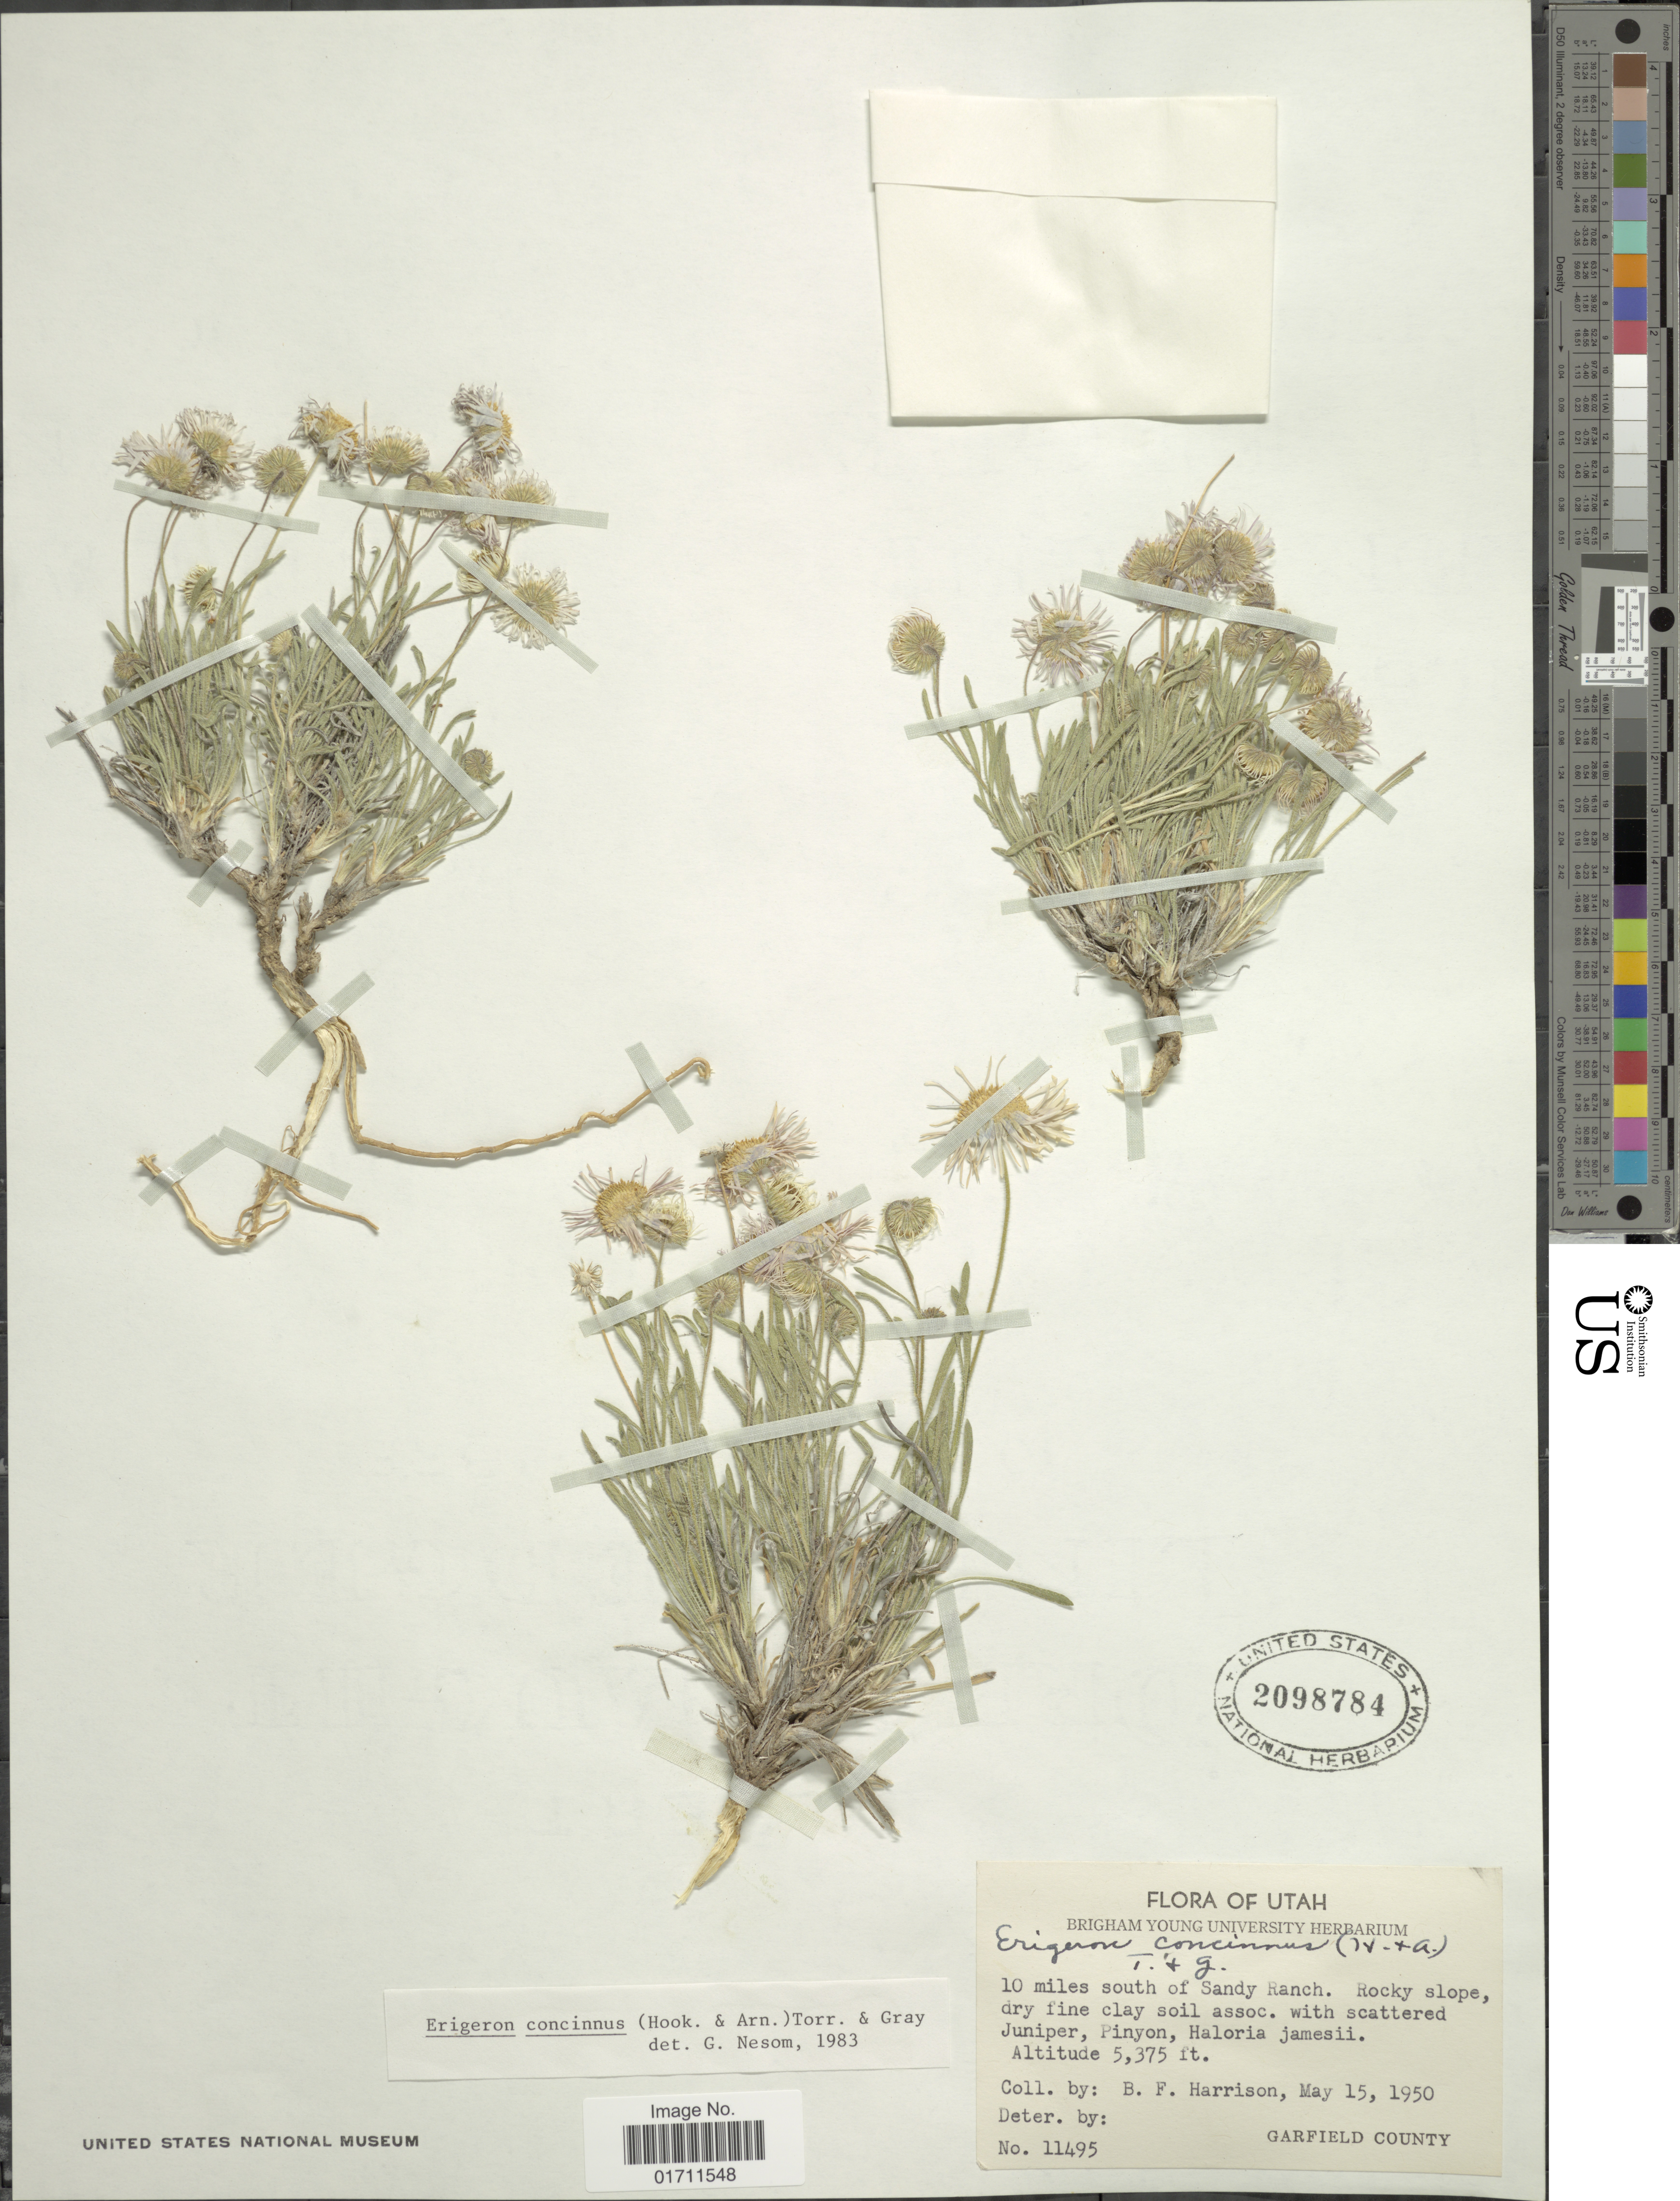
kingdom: Plantae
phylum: Tracheophyta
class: Magnoliopsida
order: Asterales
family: Asteraceae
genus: Erigeron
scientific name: Erigeron concinnus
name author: (Hook. & Arn.) Torr. & A. Gray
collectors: B. F. Harrison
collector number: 11495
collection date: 1950-05-15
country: United States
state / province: Utah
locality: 10 miles south of Sandy Ranch. Rocky slope, dry fine caly soil assoc. with scattered Juniper, Pinyon, Haloria jamesii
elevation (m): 1638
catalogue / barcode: US 2098784